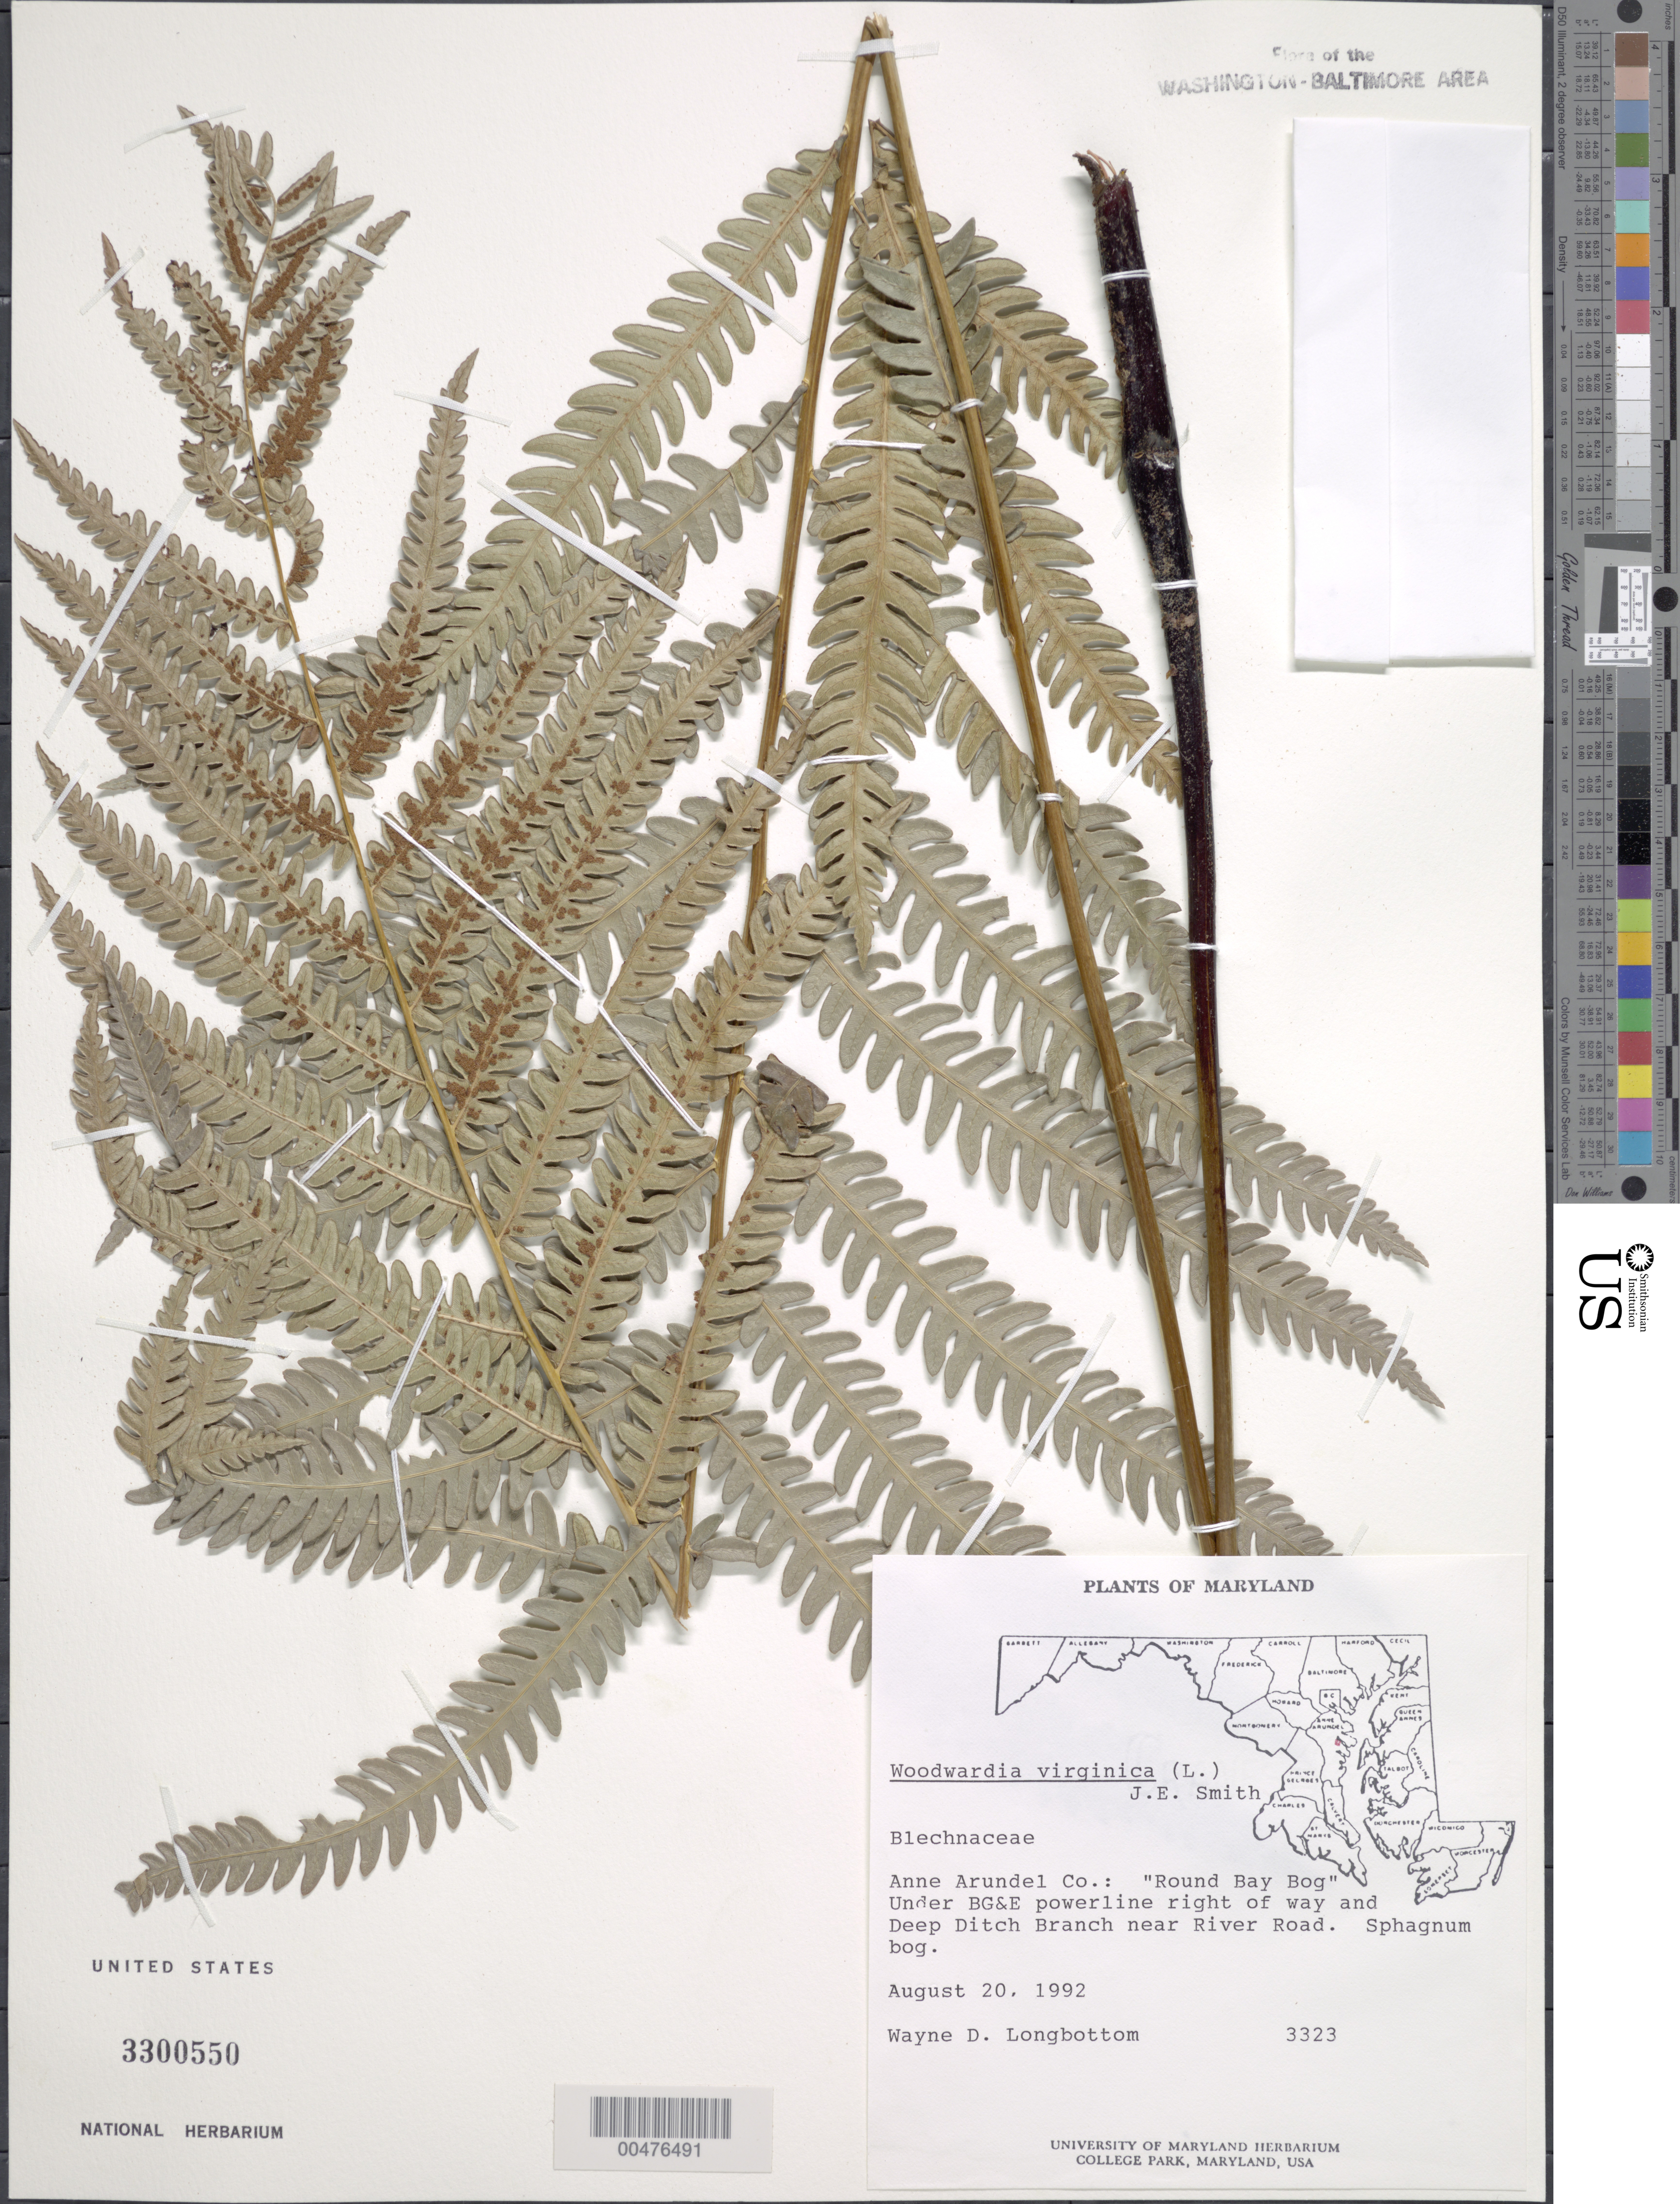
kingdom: Plantae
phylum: Tracheophyta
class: Polypodiopsida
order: Polypodiales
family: Blechnaceae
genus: Woodwardia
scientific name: Woodwardia virginica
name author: (L.) R.M. Sm.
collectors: W. D. Longbottom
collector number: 3323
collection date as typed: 20 Aug 1992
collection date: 1992-08-20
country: United States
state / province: Maryland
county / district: Anne Arundel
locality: Bround bay bog, near river road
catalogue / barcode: US 3300550